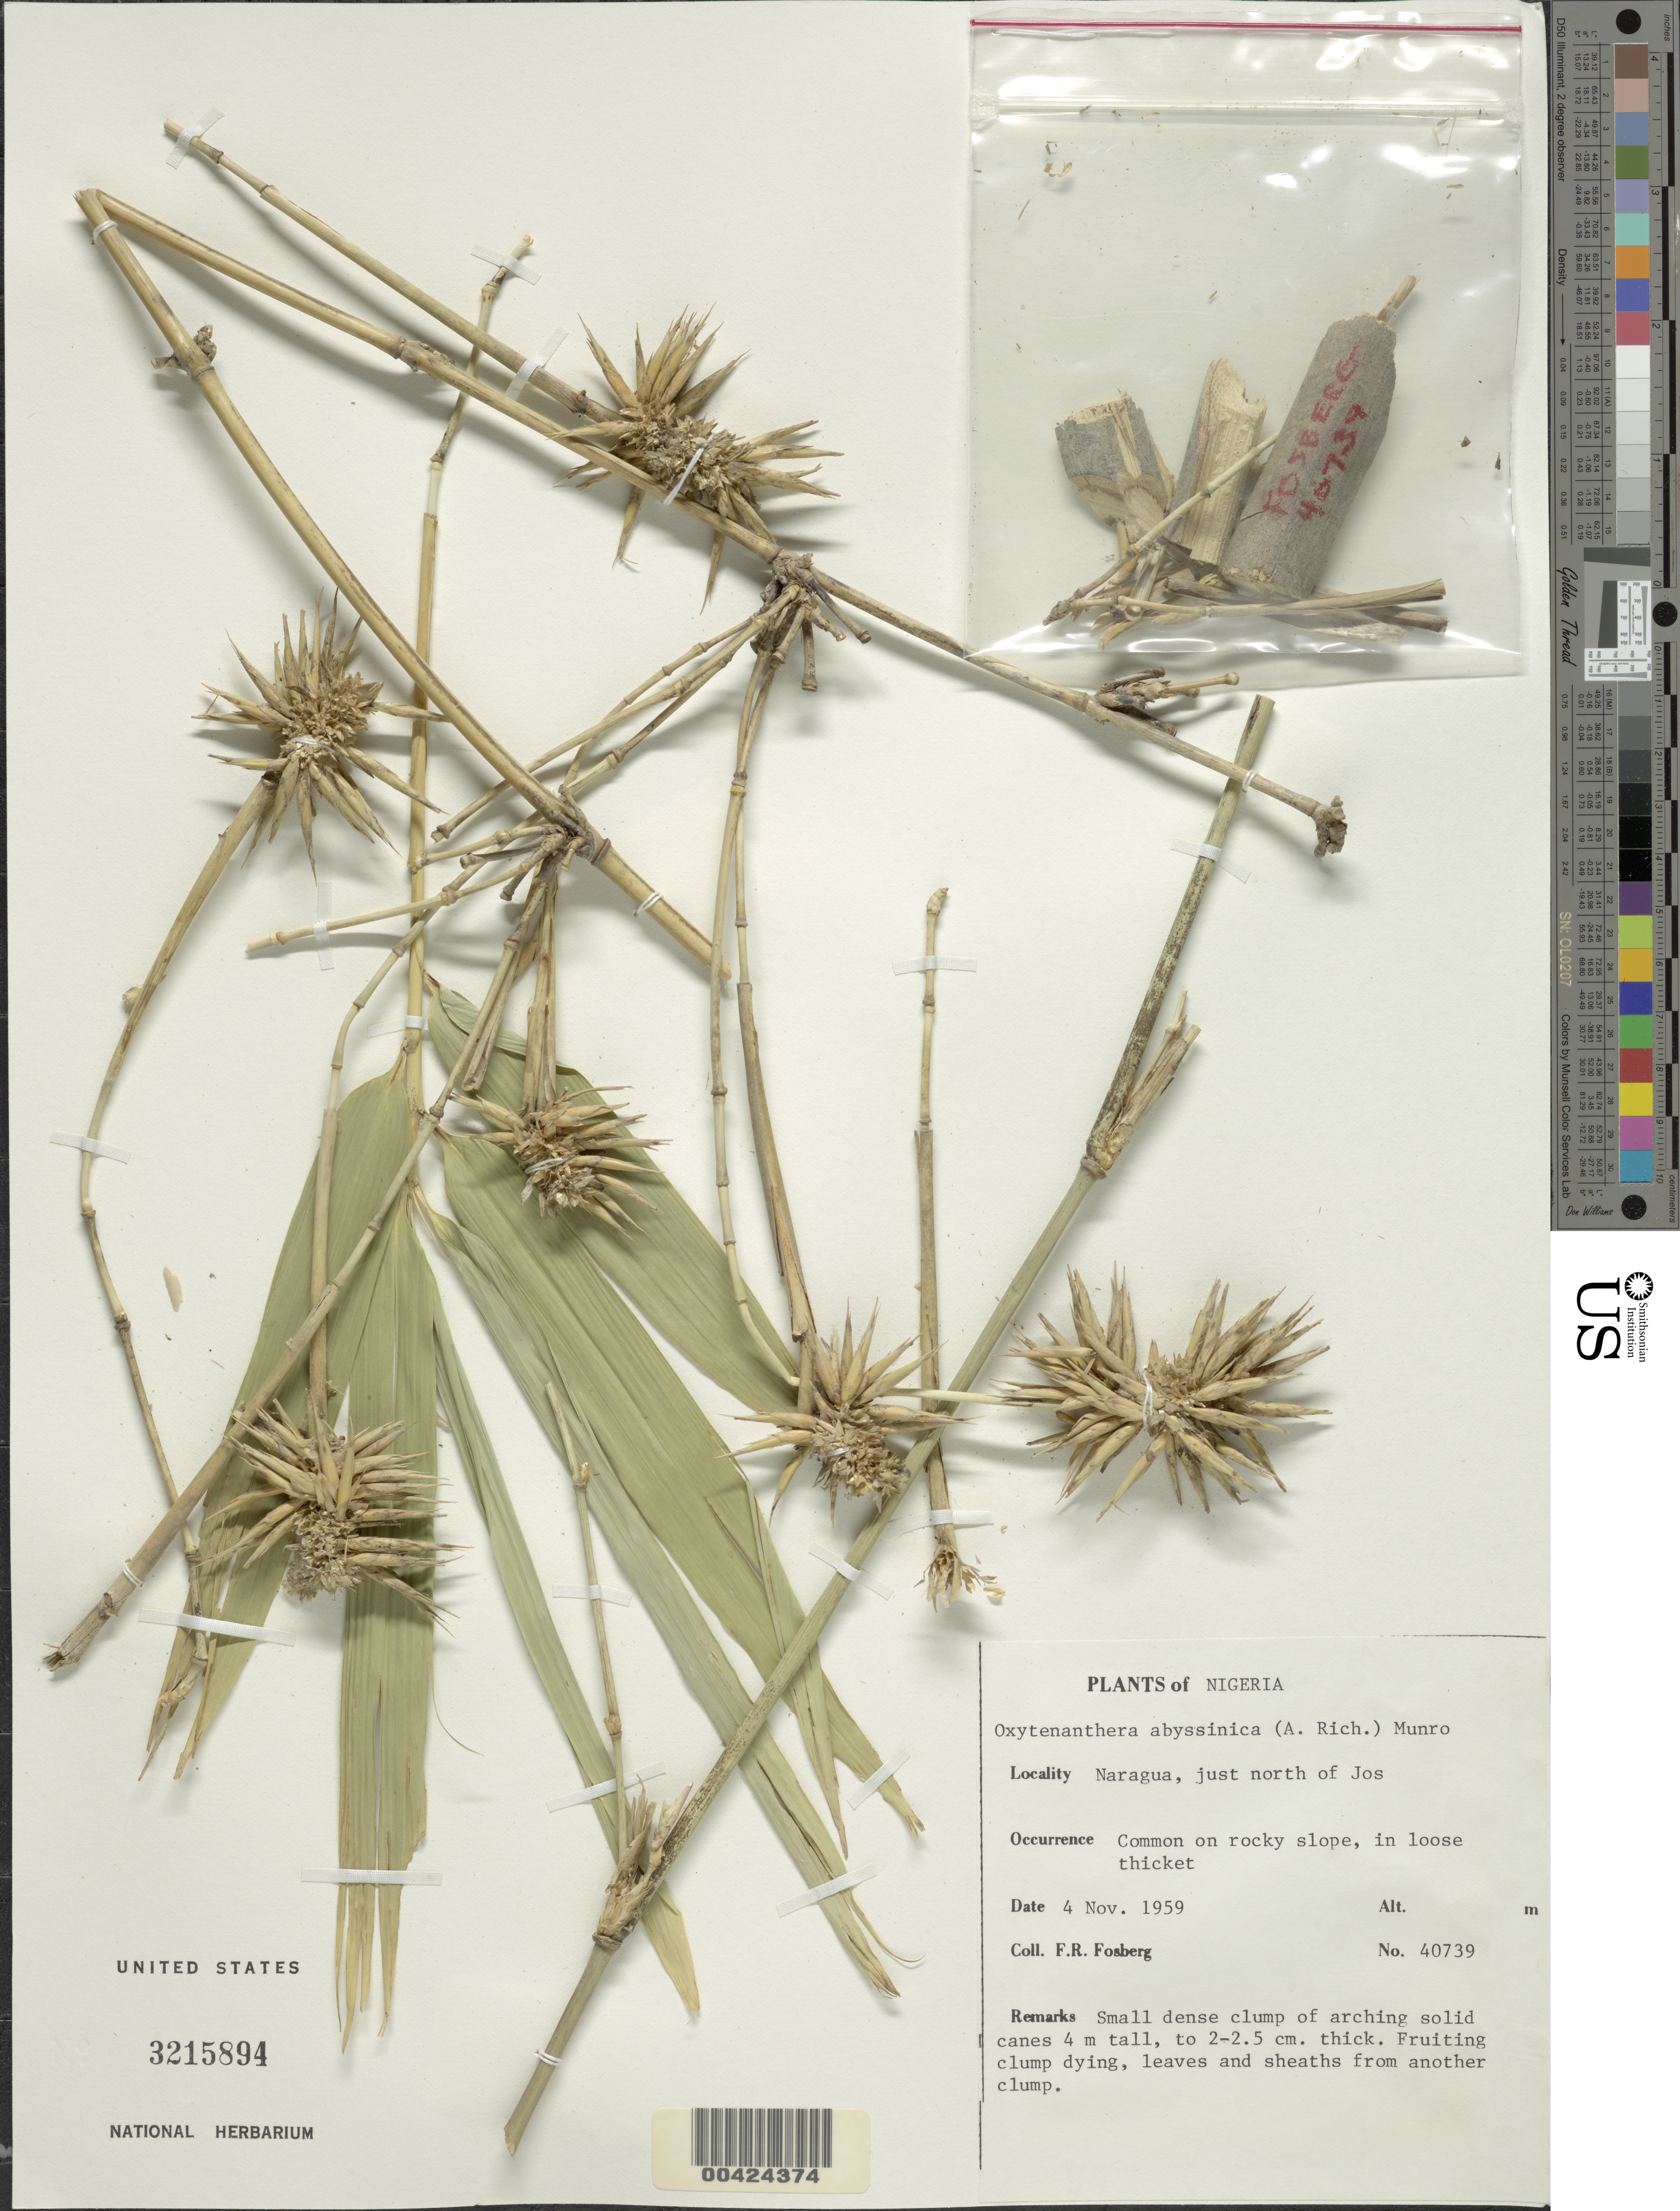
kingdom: Plantae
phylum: Tracheophyta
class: Liliopsida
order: Poales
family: Poaceae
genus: Oxytenanthera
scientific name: Oxytenanthera abyssinica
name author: (A. Rich.) Munro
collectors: F. R. Fosberg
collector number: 40739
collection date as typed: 04 Nov 1959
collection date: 1959-11-04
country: Nigeria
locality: Naragua, just n of jos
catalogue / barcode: US 3215894